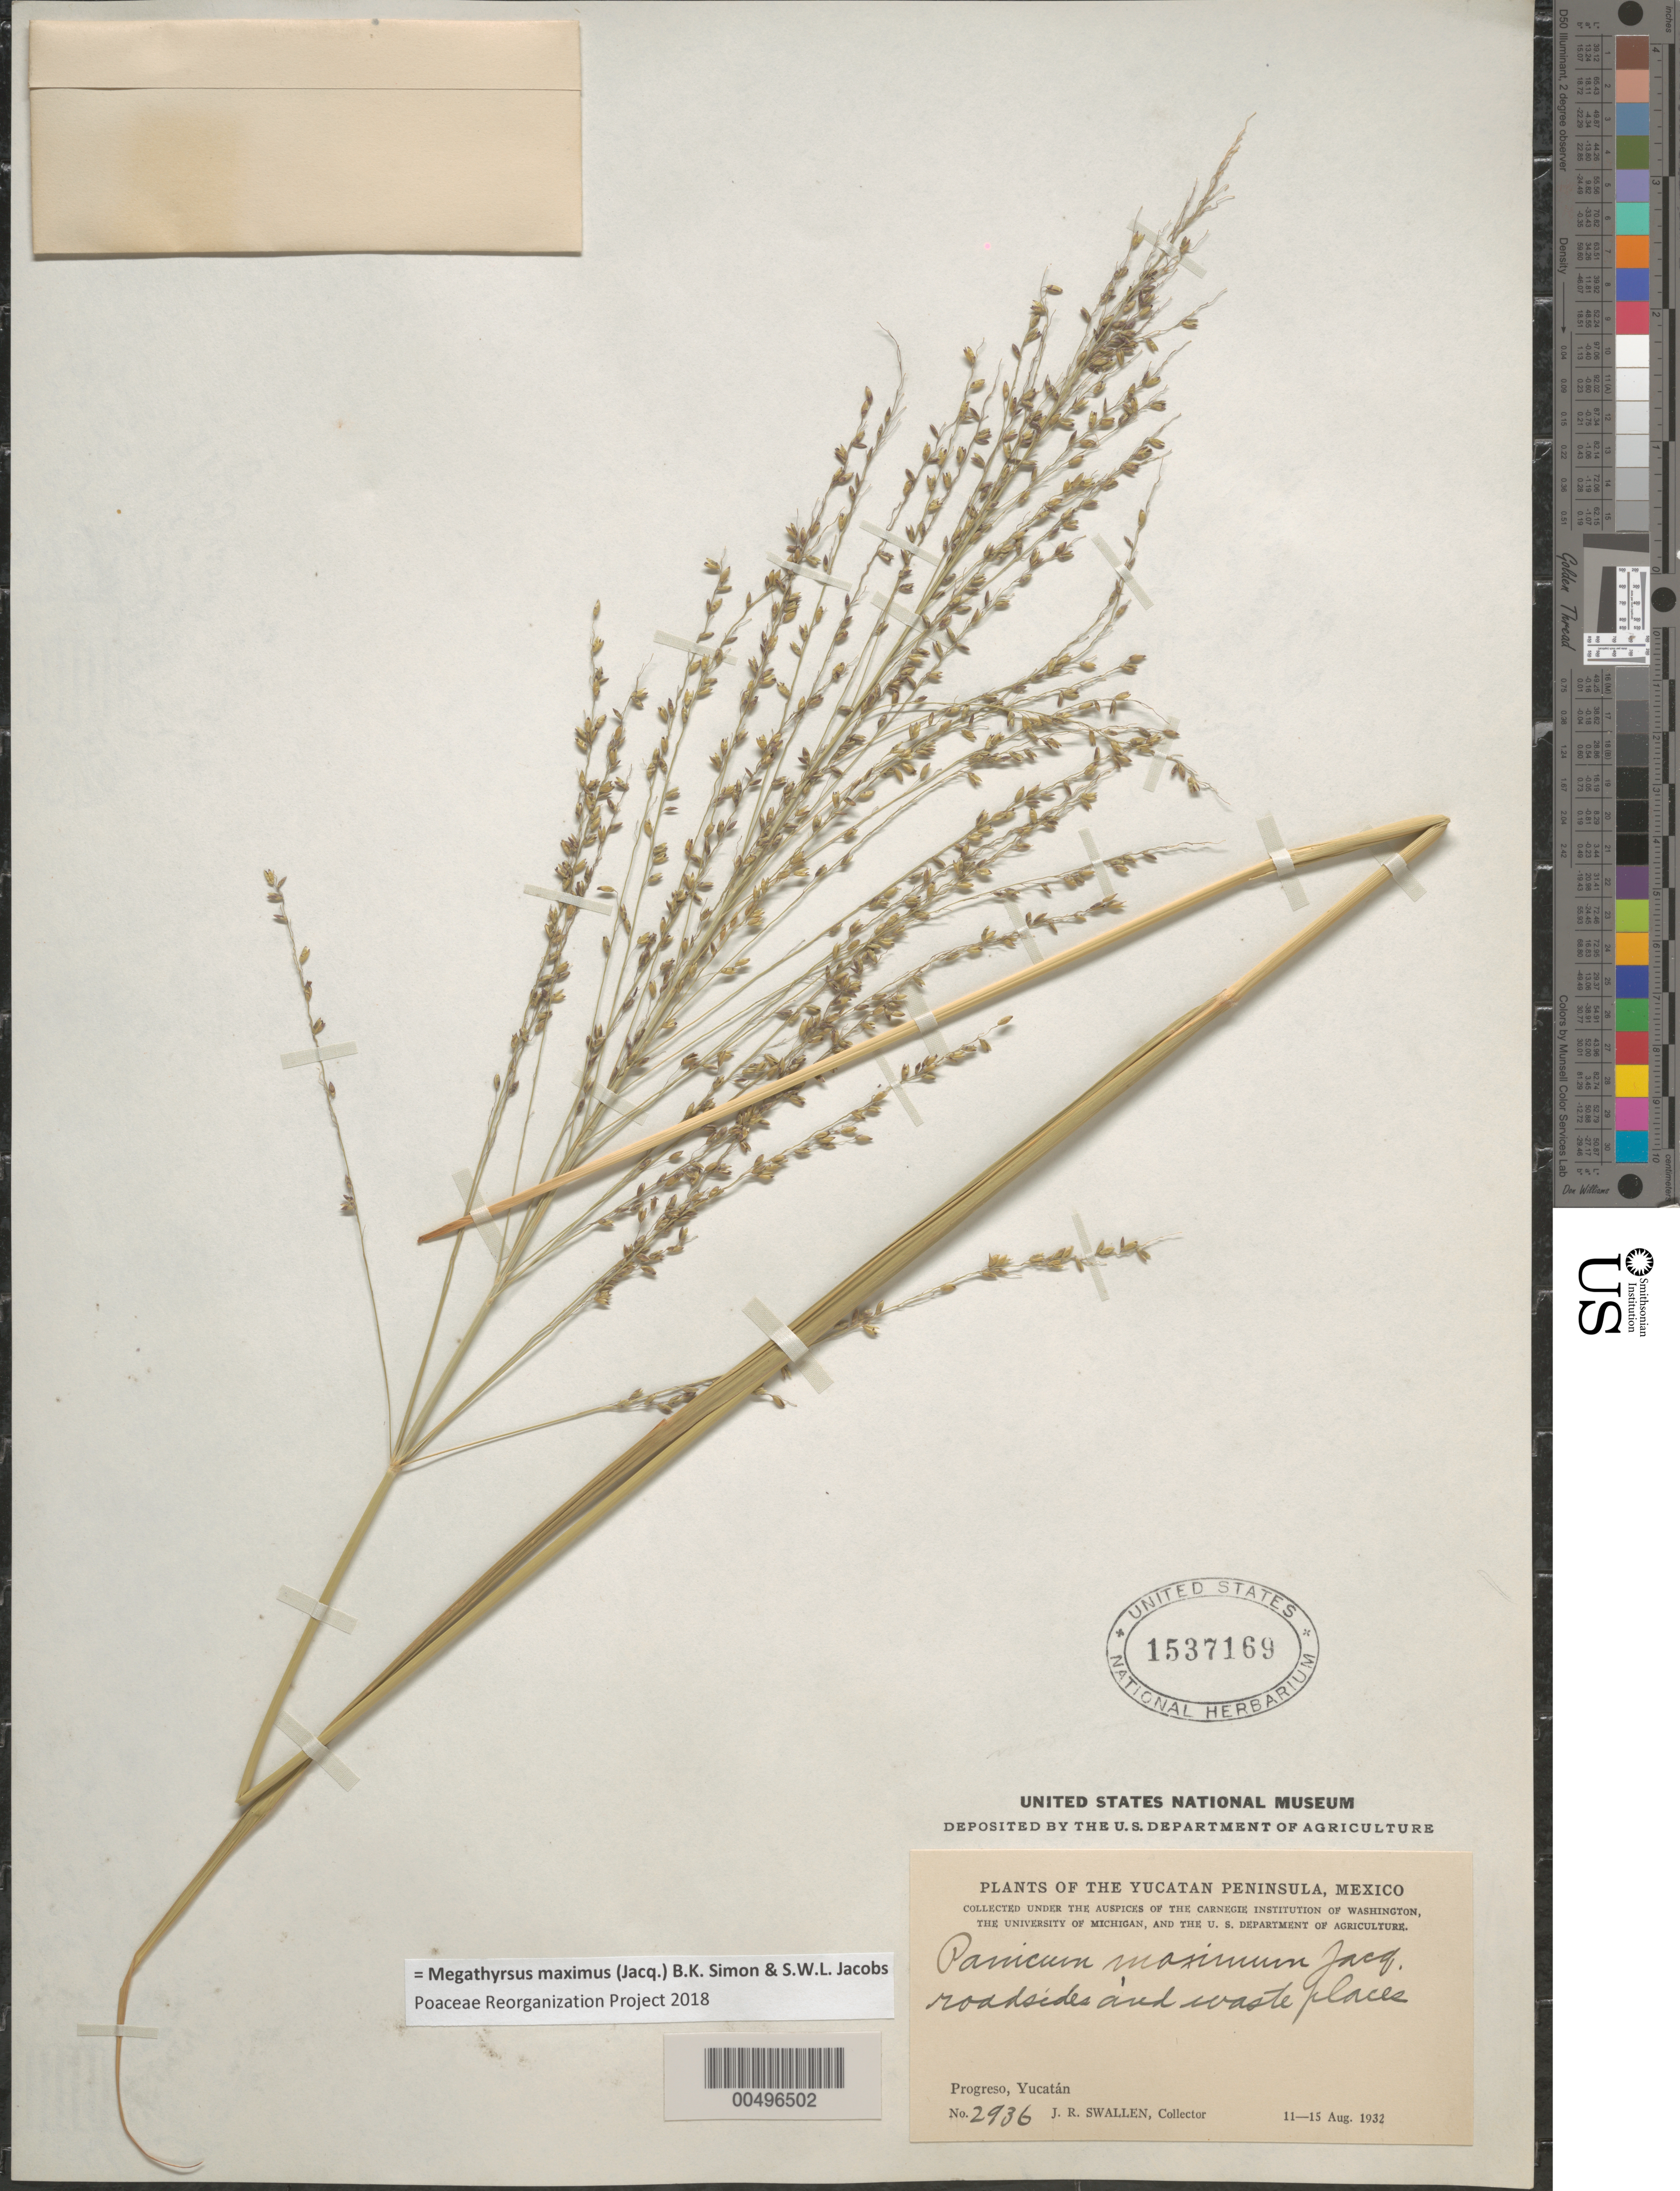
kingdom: Plantae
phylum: Tracheophyta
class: Liliopsida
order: Poales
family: Poaceae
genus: Megathyrsus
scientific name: Megathyrsus maximus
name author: (Jacq.) B.K. Simon & S.W.L. Jacobs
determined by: Poaceae Reorganization Project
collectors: J. R. Swallen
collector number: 2936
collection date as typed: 11 Aug 1932 to 15 Aug 1932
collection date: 1932-08-11/1932-08-15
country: Mexico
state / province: Yucatan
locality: Yucatan Peninsula, Progreso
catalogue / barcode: US 1537169